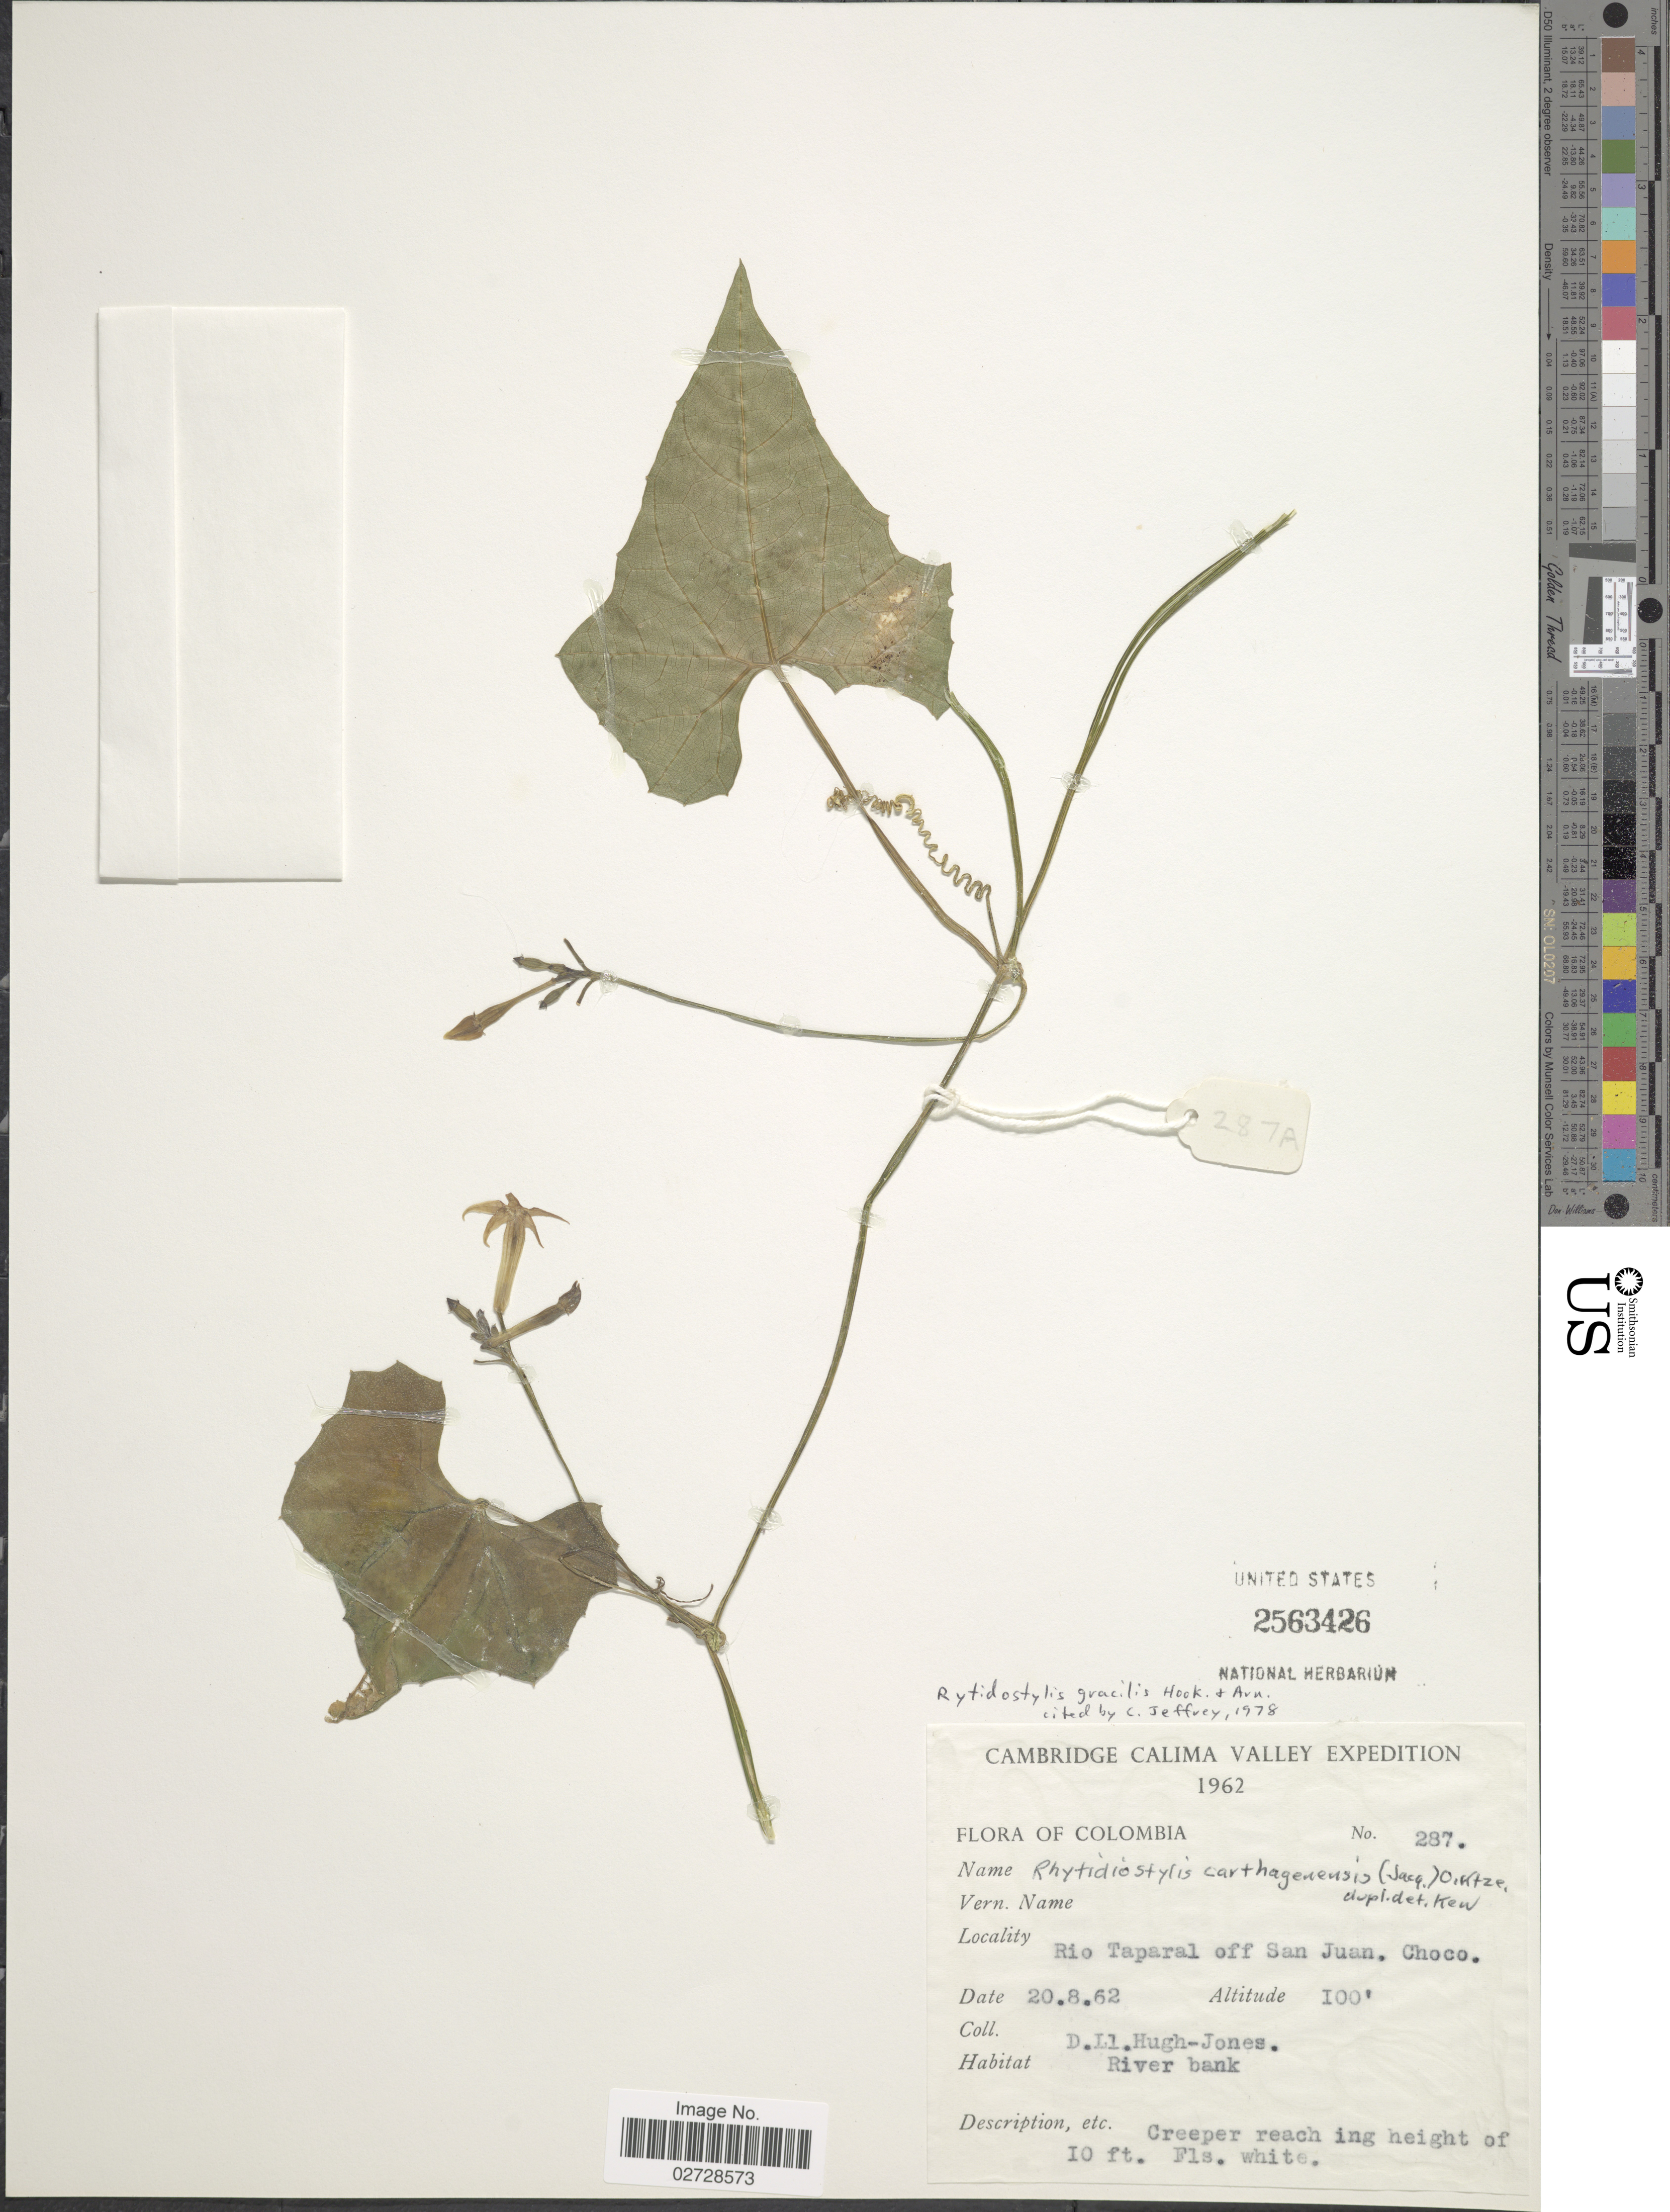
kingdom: Plantae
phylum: Tracheophyta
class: Magnoliopsida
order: Cucurbitales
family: Cucurbitaceae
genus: Cyclanthera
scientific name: Cyclanthera carthagenensis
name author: (Jacq.) H. Schaef. & S.S. Renner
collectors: D. Hugh-Jones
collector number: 287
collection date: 1962-08-20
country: Colombia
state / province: Chocó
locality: Cambrigde Calima Valley, Rio Taparal off San Juan, river bank.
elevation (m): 30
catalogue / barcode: US 2563426